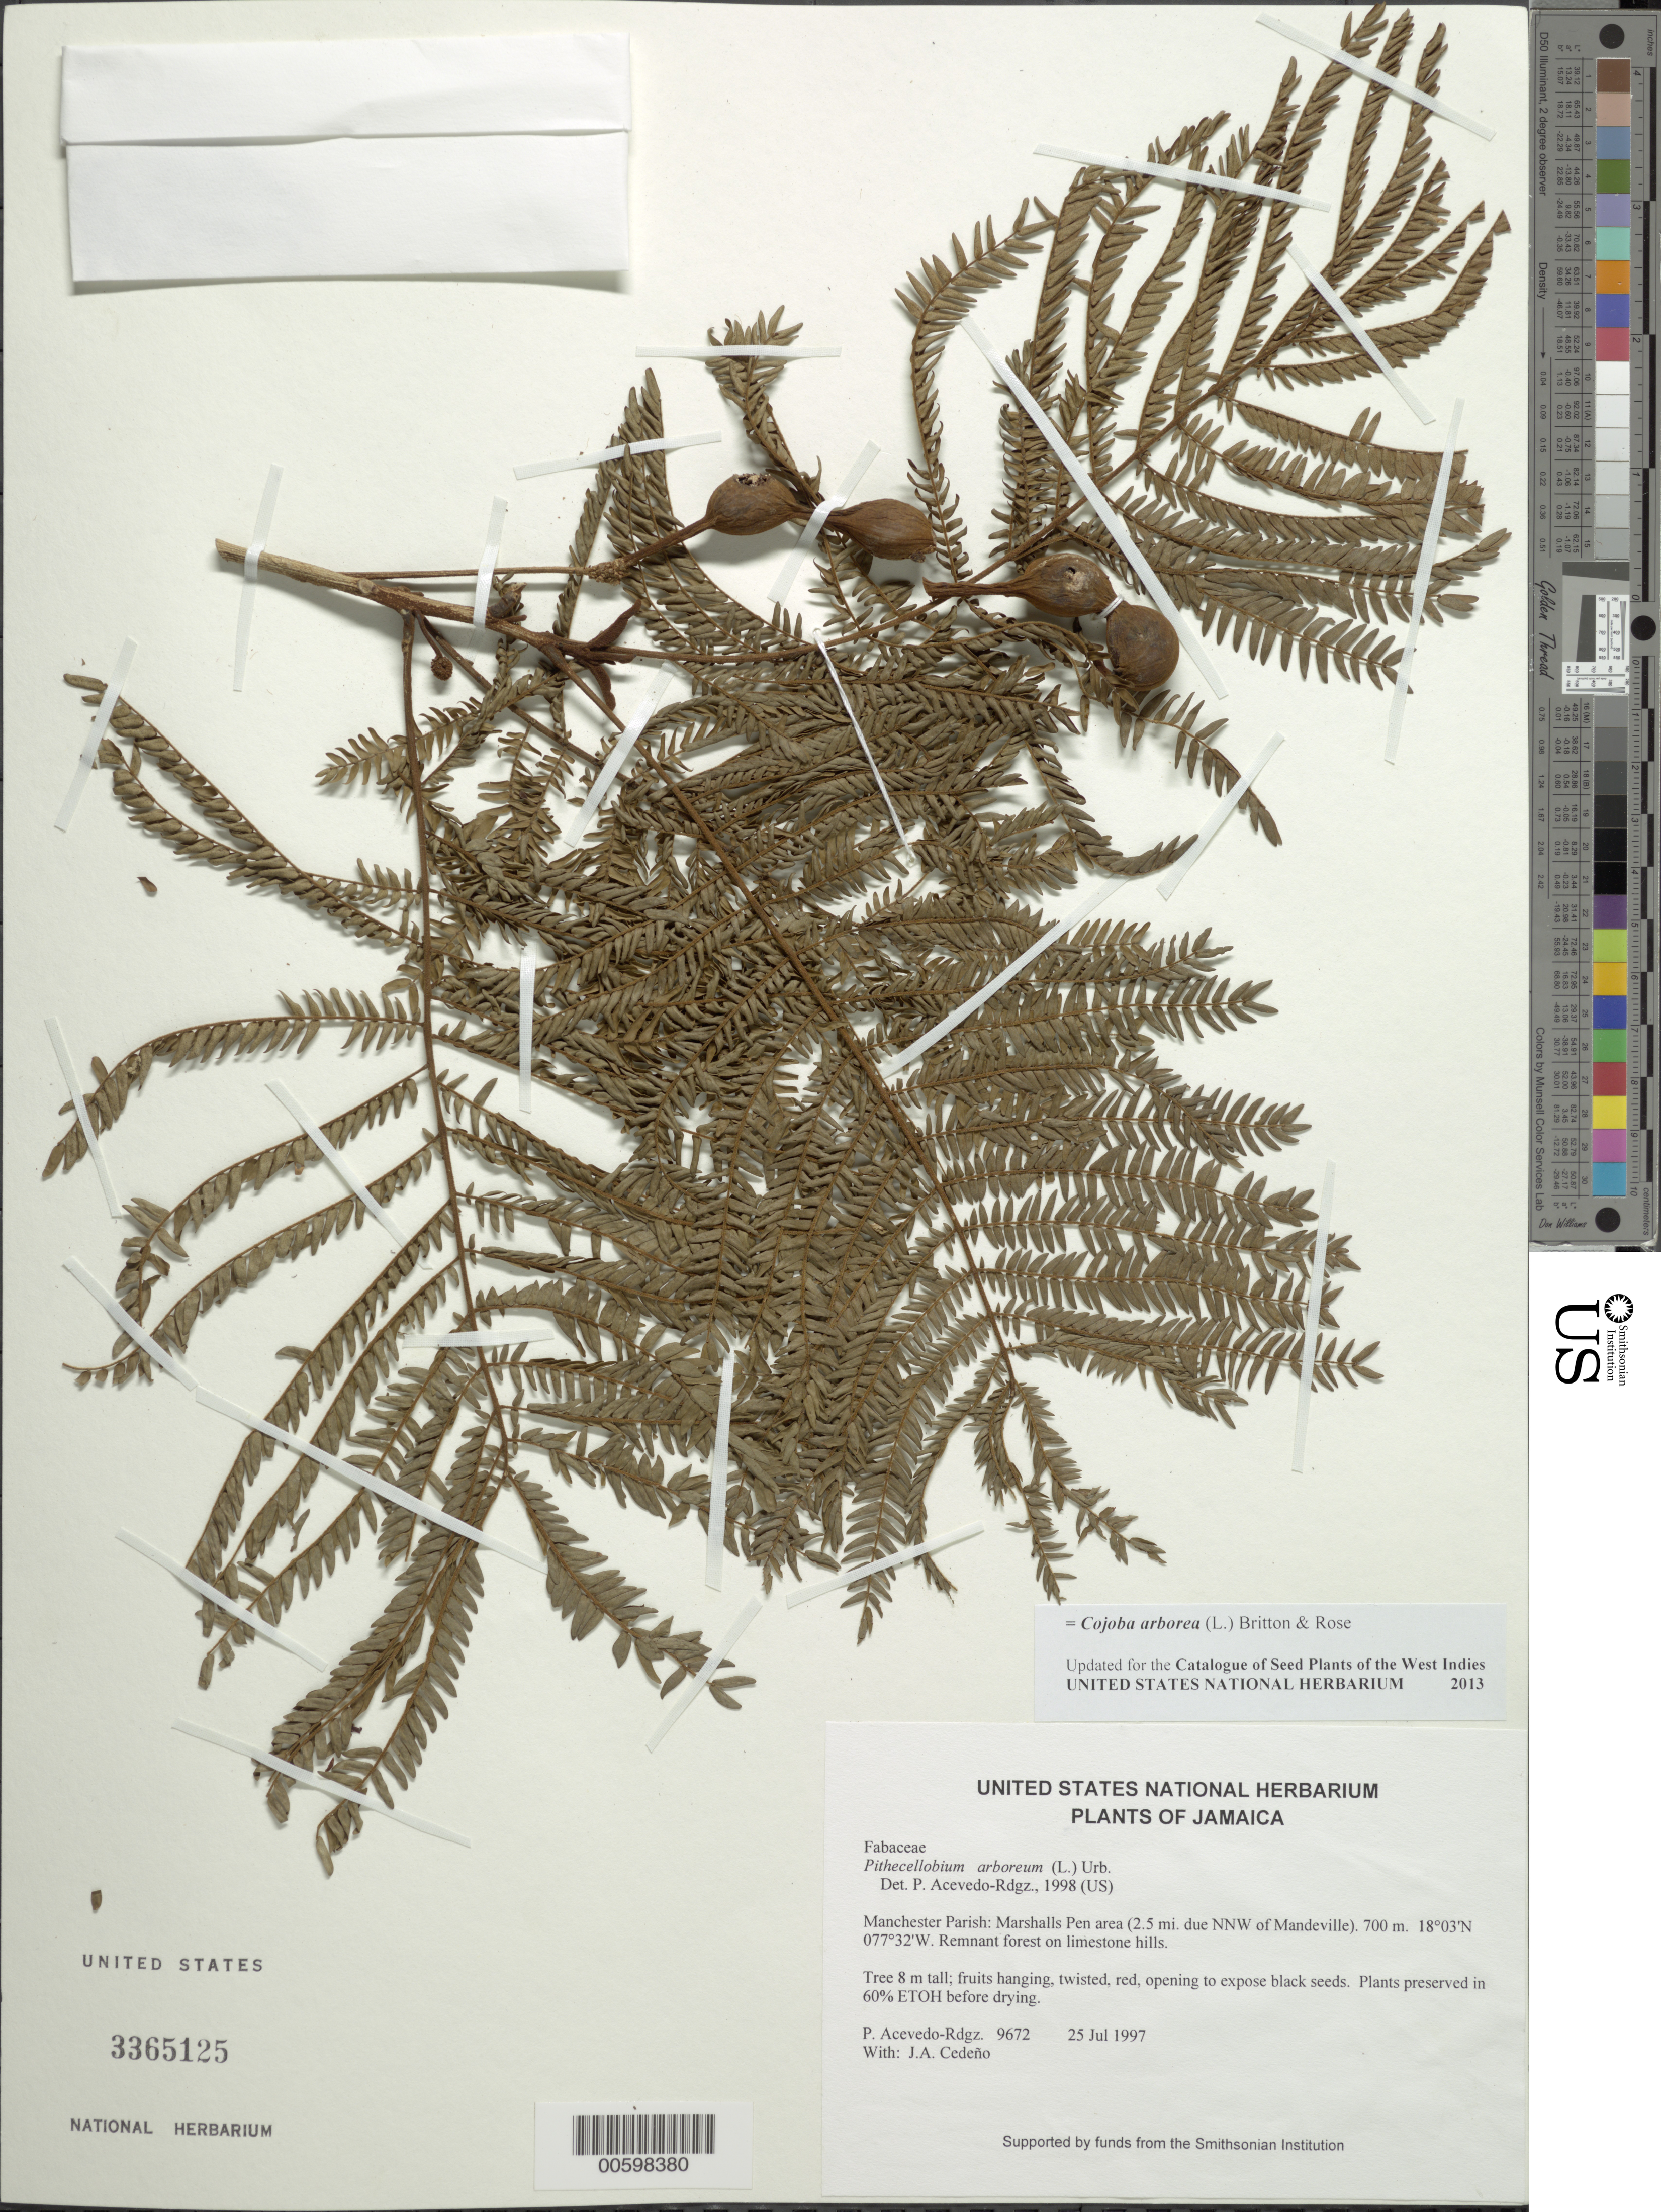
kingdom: Plantae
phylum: Tracheophyta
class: Magnoliopsida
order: Fabales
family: Fabaceae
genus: Cojoba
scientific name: Cojoba arborea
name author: (L.) Britton & Rose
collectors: P. Acevedo-Rodr. & J. A. Cedeño M.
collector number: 9672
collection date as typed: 25 Jul 1997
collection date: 1997-07-25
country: Jamaica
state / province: Manchester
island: Jamaica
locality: Manchester Parish: Marshalls Pen area (2.5 mi. due NNW of Mandeville).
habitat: Remnant forest on limestone hills.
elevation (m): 700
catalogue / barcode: US 3365125